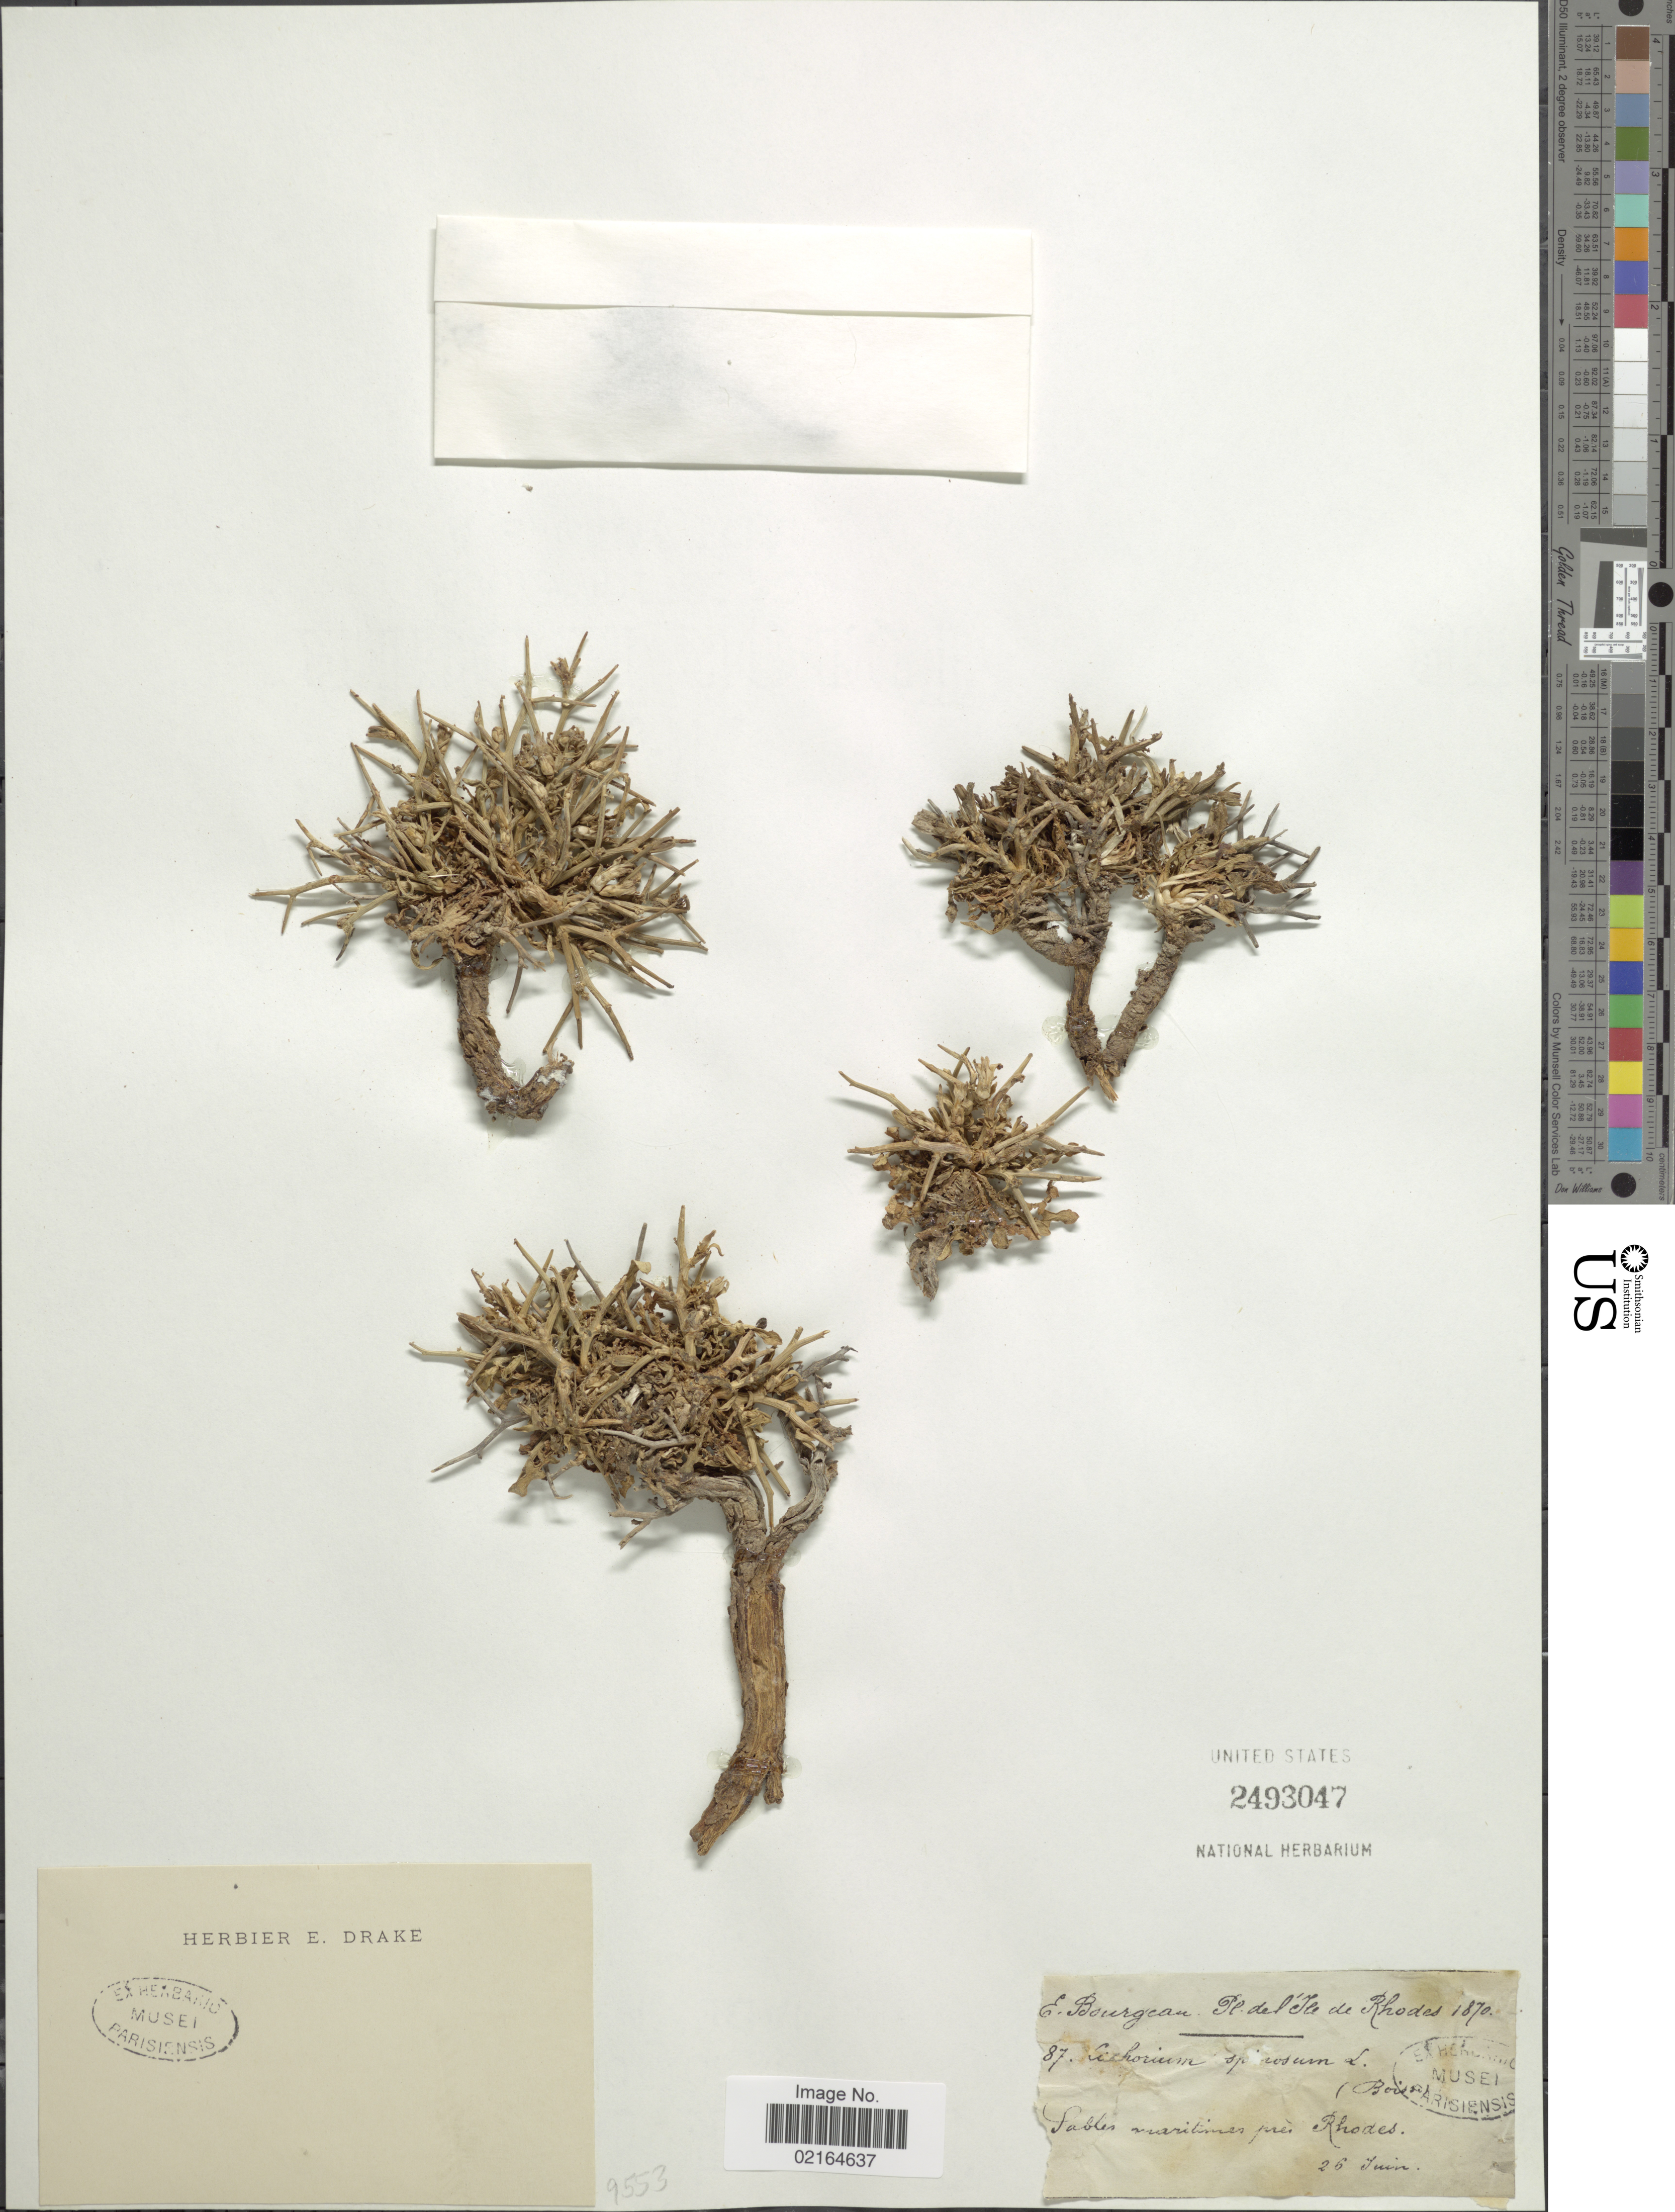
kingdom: Plantae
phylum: Tracheophyta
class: Magnoliopsida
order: Asterales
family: Asteraceae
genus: Cichorium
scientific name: Cichorium spinosum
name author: L.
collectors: E. Bourgeau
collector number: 87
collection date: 1870-06-26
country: Greece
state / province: South Aegean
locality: Rhodes, Sables maritimis pres Rhodes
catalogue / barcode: US 2493047